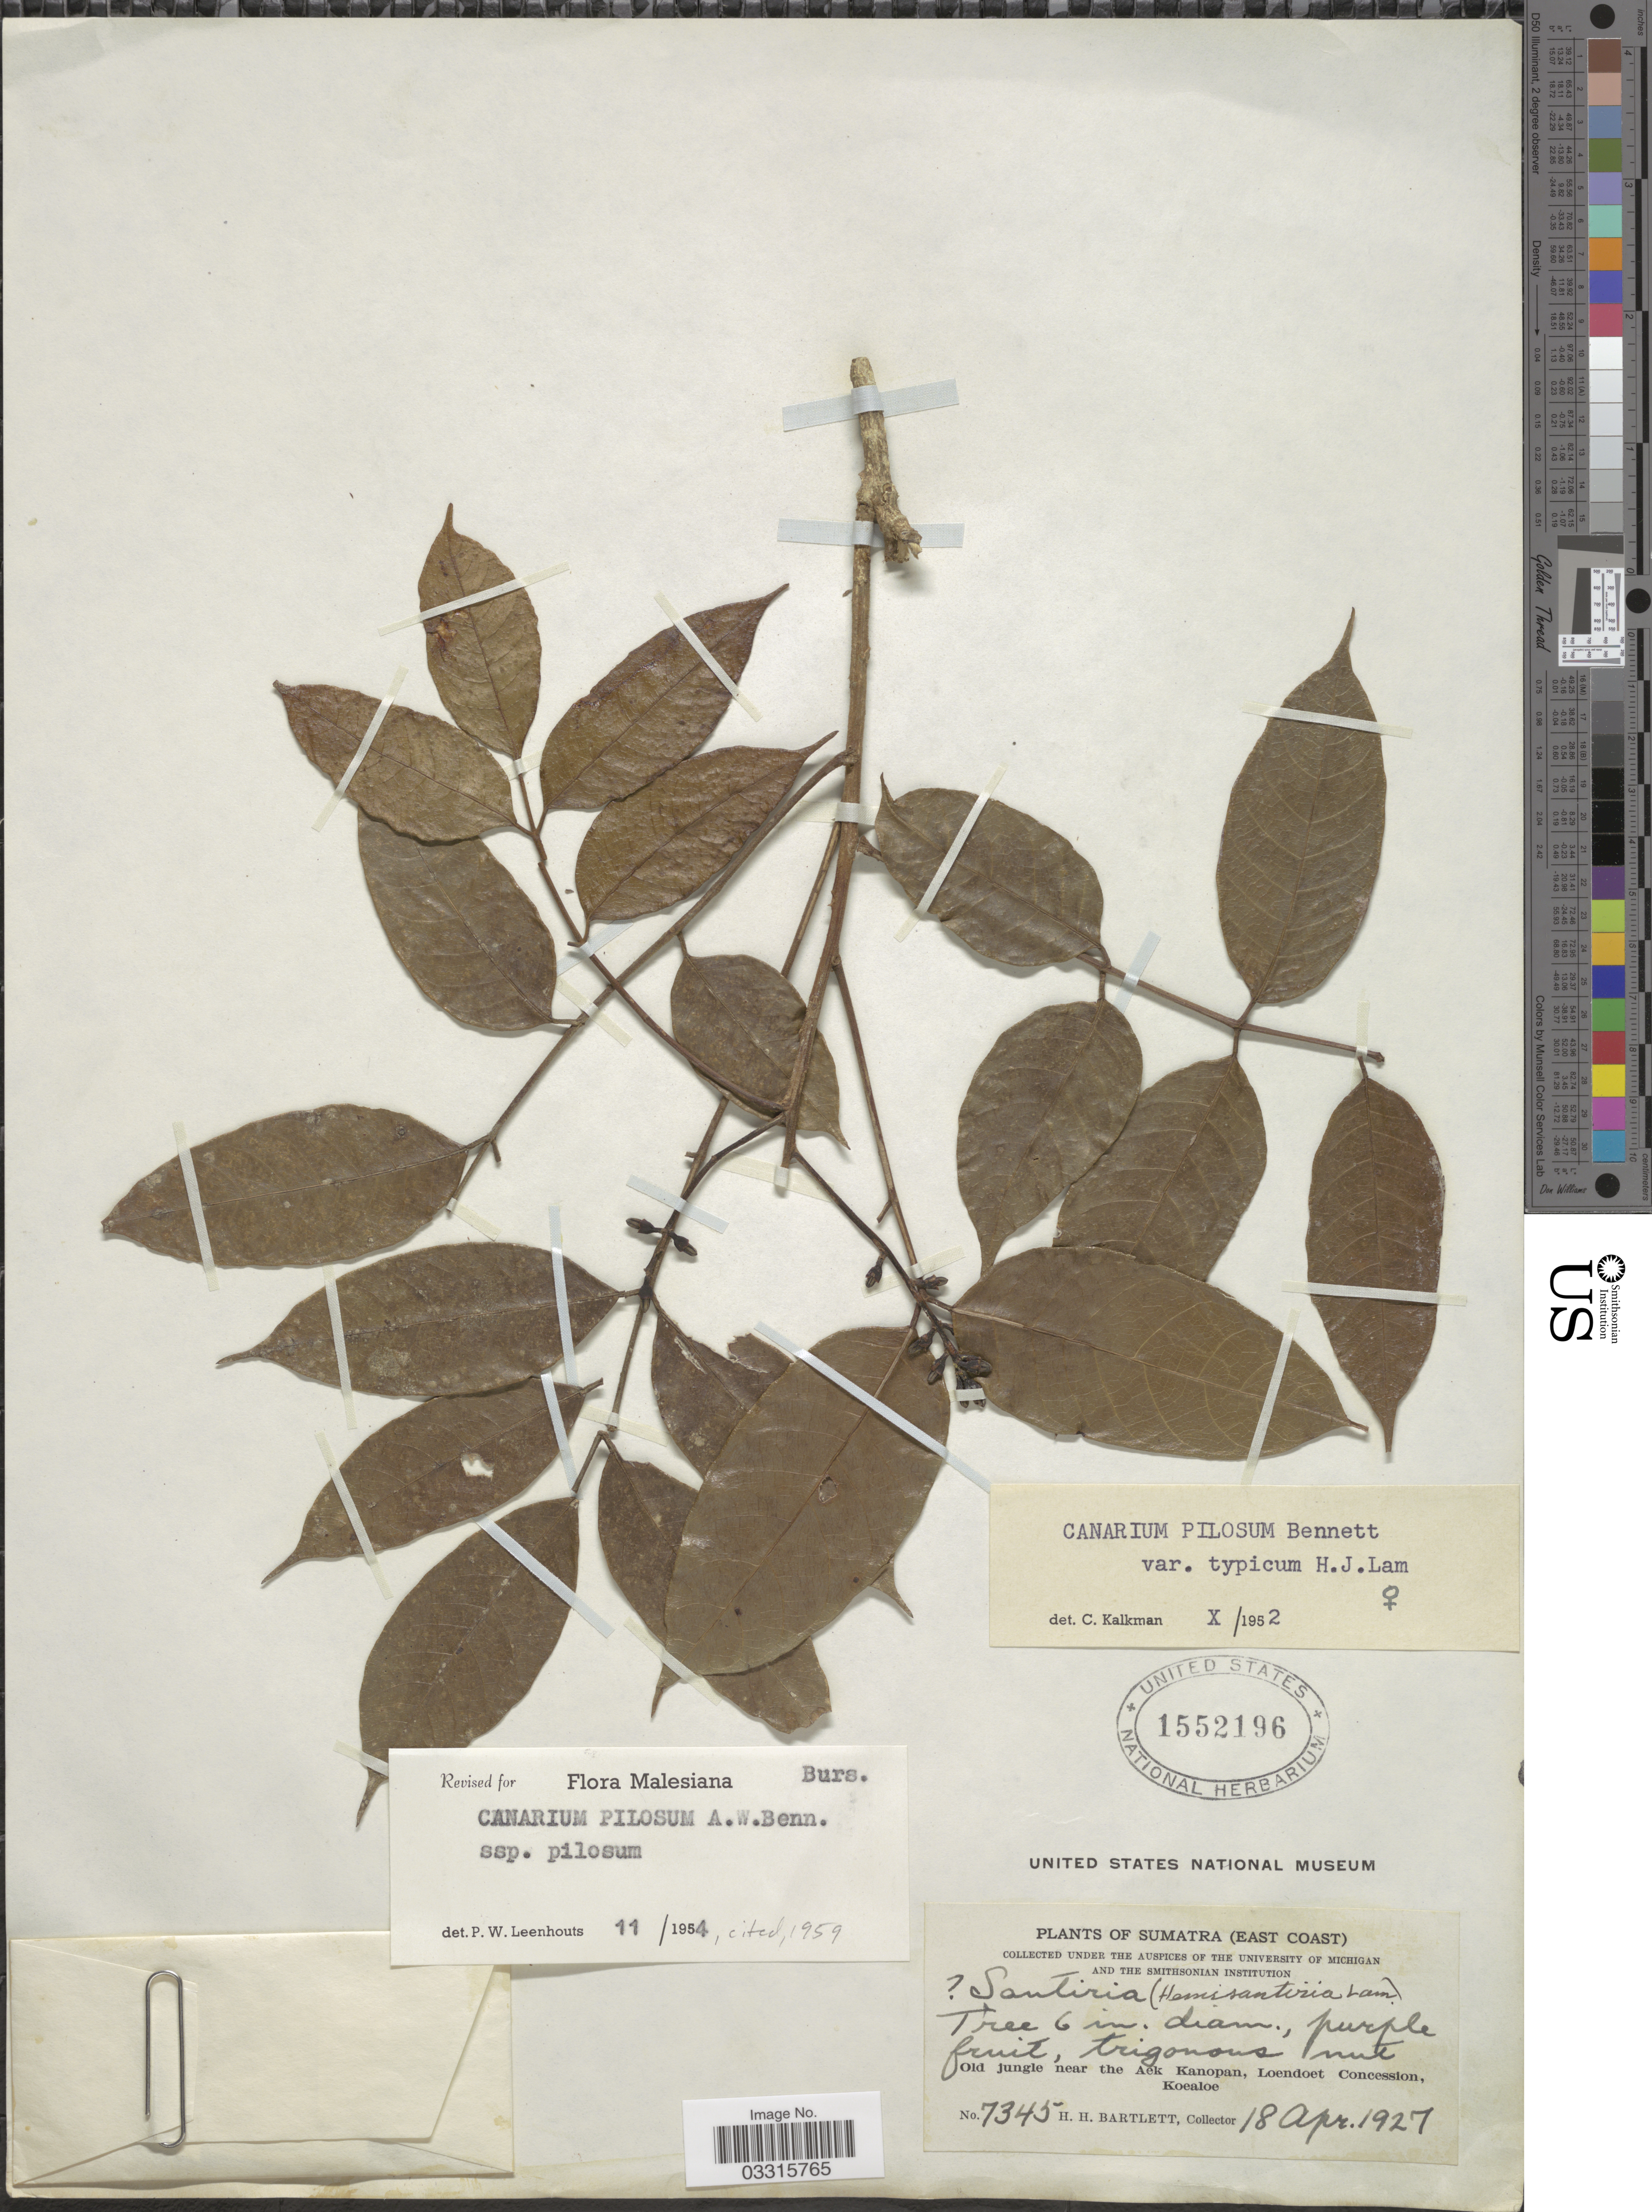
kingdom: Plantae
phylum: Tracheophyta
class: Magnoliopsida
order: Sapindales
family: Burseraceae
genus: Canarium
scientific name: Canarium pilosum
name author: A.W. Benn.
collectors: H. H. Bartlett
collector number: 7345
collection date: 1927-04-18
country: Indonesia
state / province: Sumatra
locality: Sumatra (East Coast). Old jungle near the Aek Kanopan, Loendoet Concession, Koealoe.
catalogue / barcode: US 1552196